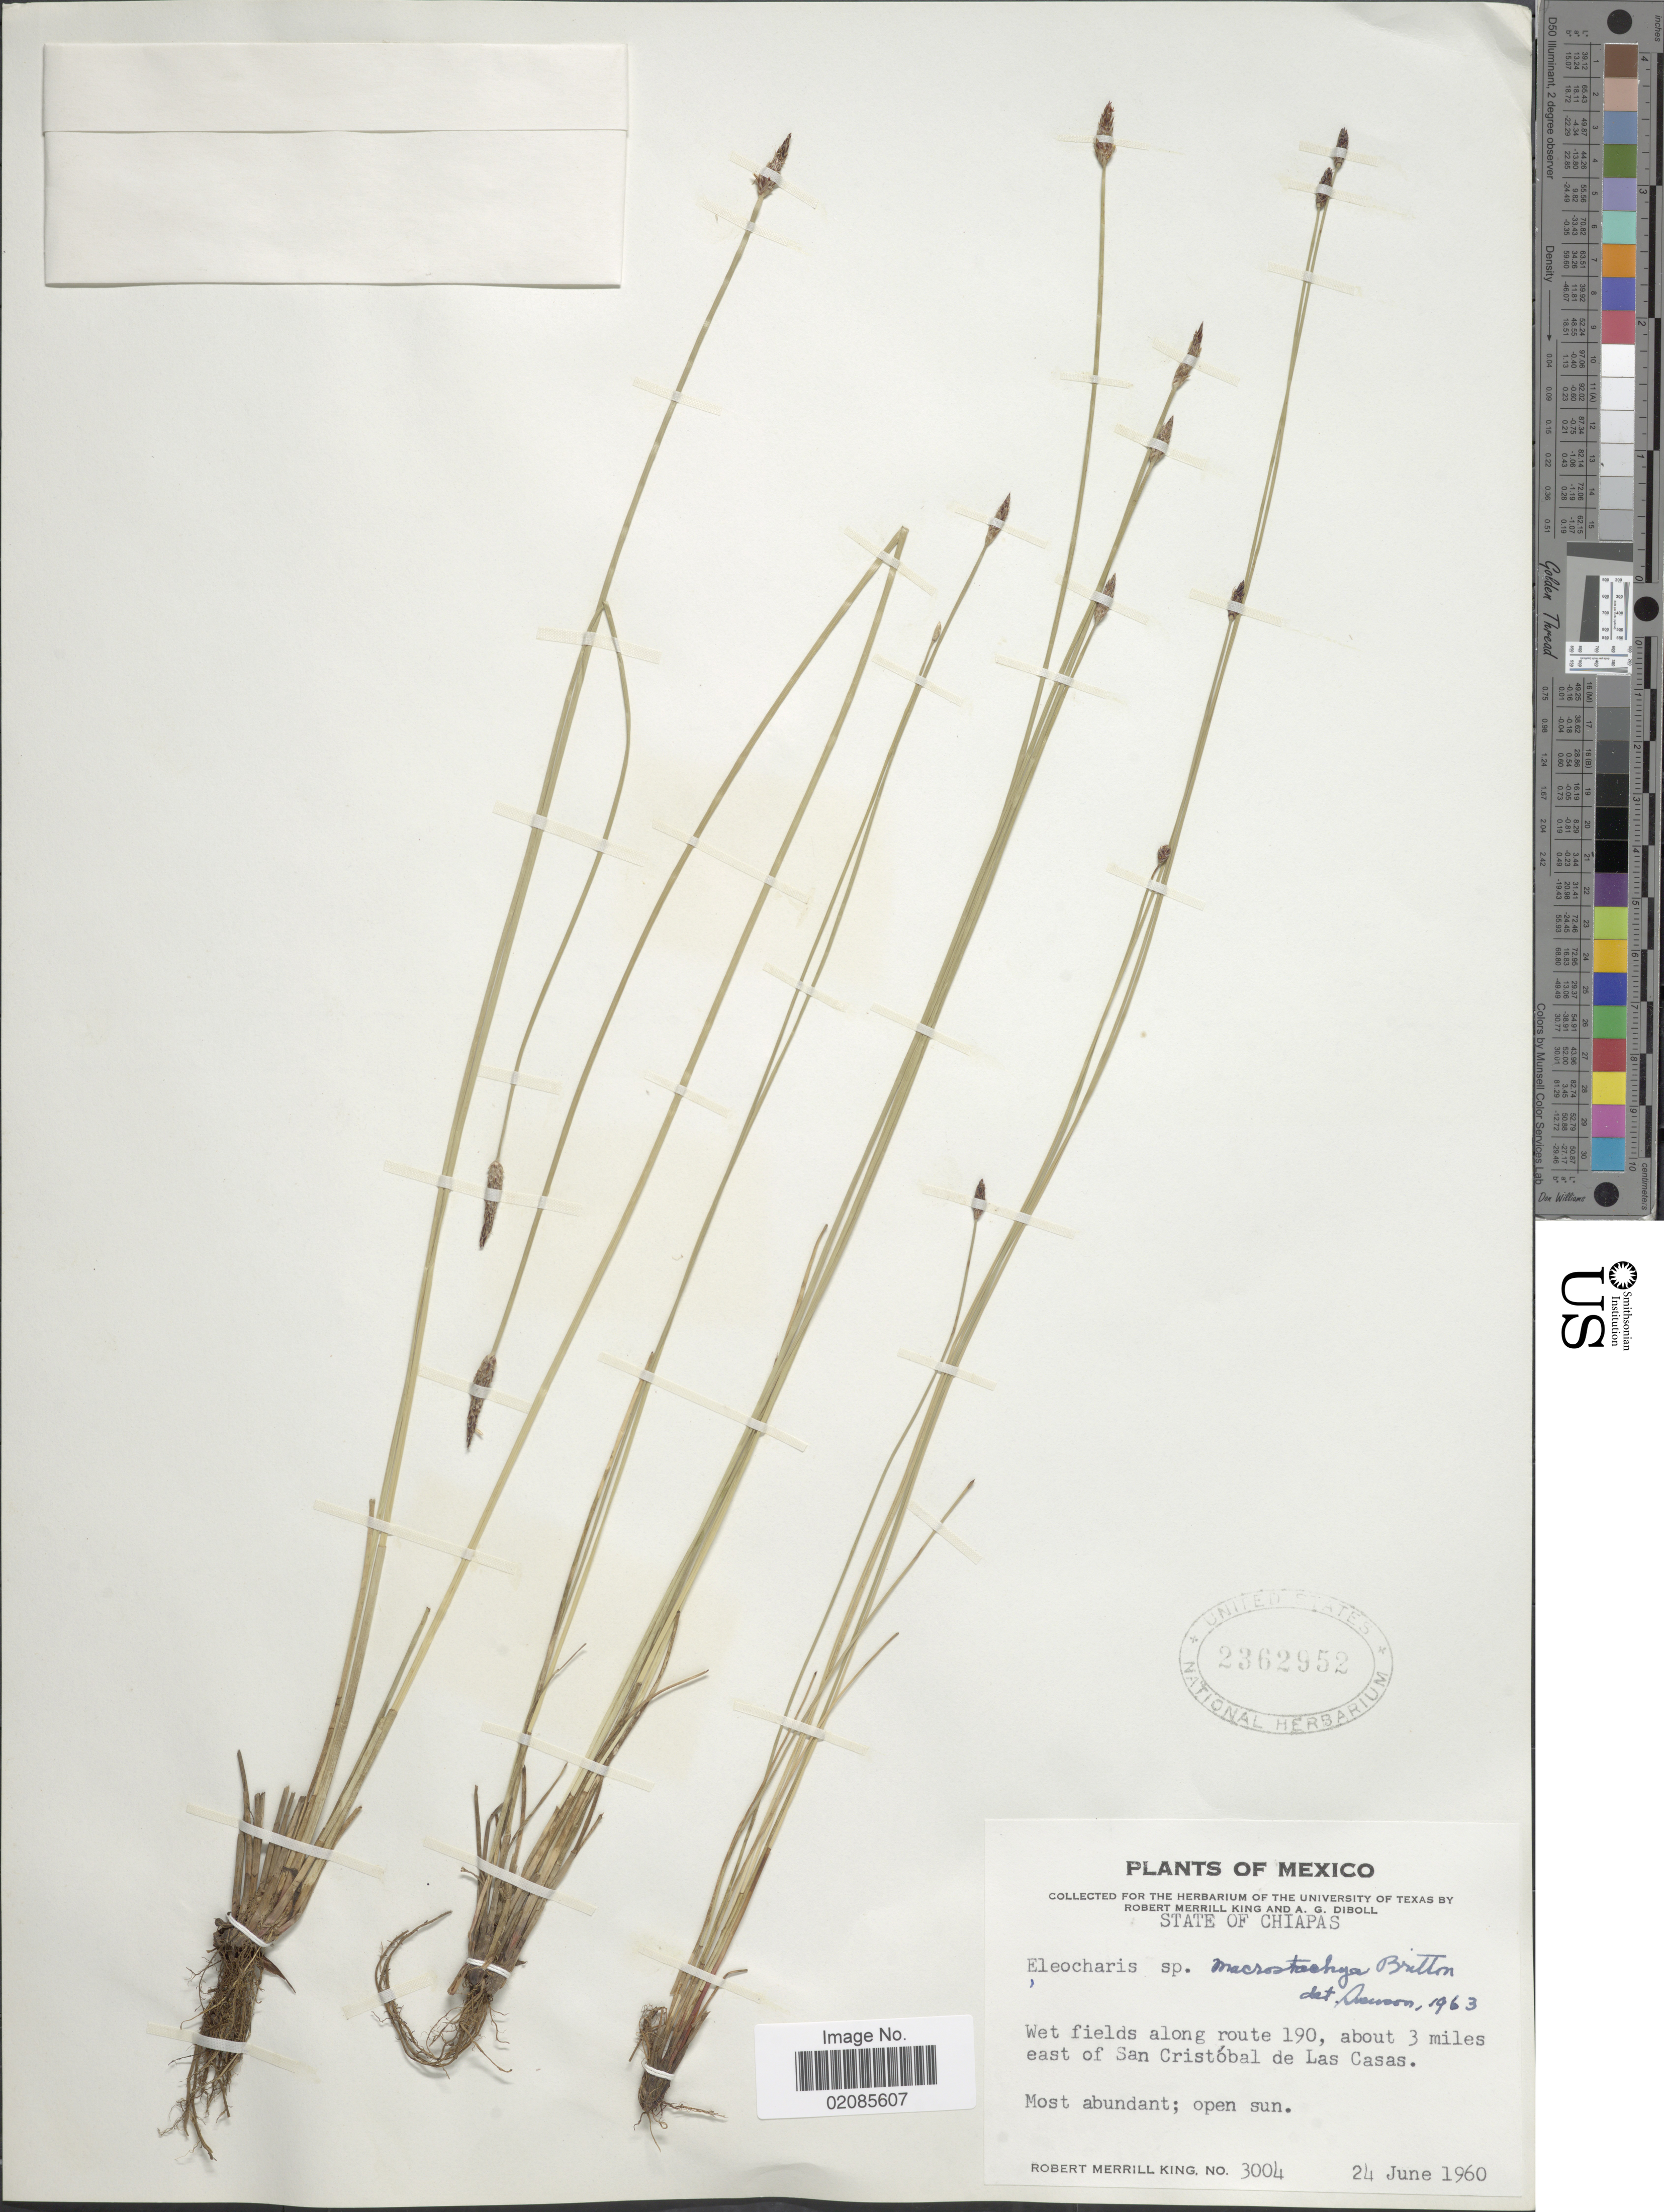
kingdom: Plantae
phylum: Tracheophyta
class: Liliopsida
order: Poales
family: Cyperaceae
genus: Eleocharis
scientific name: Eleocharis macrostachya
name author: Britton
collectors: R. M. King & A. Diboll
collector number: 3004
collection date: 1960-06-24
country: Mexico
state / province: Chiapas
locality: Wet fields along route 190, about 3 miles east of San Cristobal de Las Casas.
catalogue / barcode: US 2362952